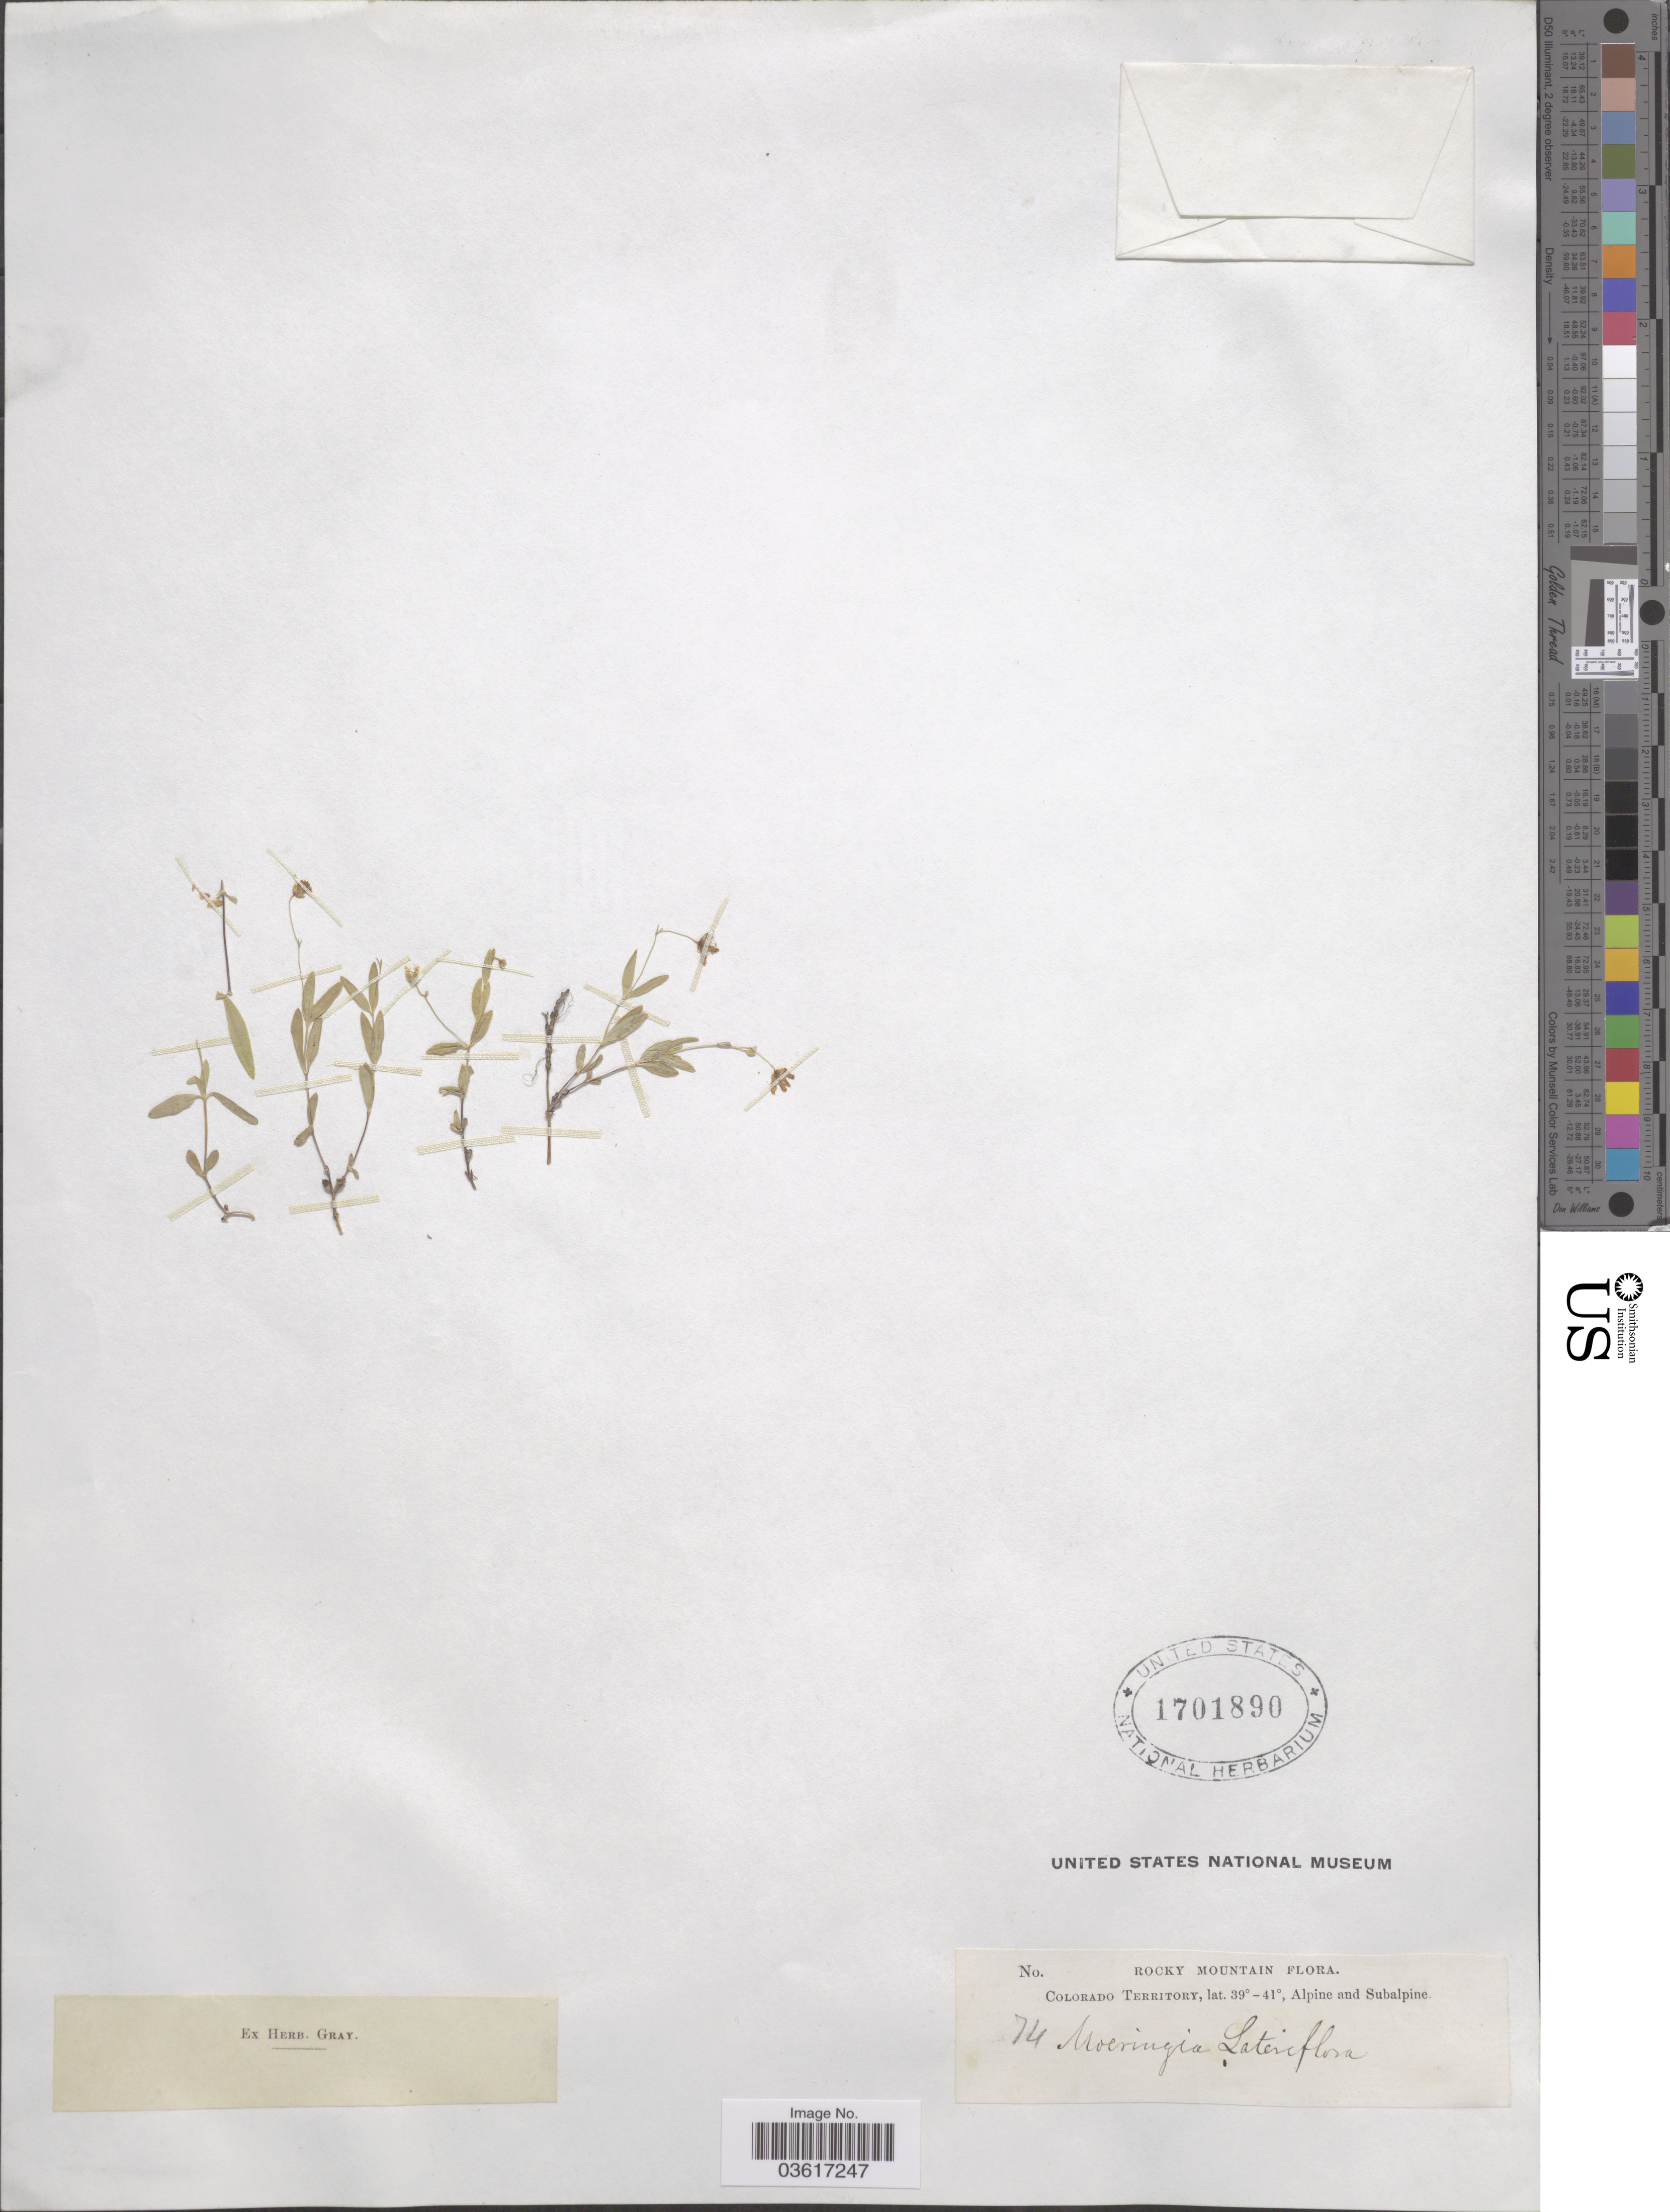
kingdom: Plantae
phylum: Tracheophyta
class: Magnoliopsida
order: Caryophyllales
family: Caryophyllaceae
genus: Moehringia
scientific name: Moehringia lateriflora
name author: (L.) Fenzl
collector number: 74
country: United States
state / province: Colorado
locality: Rocky Mountain.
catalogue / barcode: US 1701890